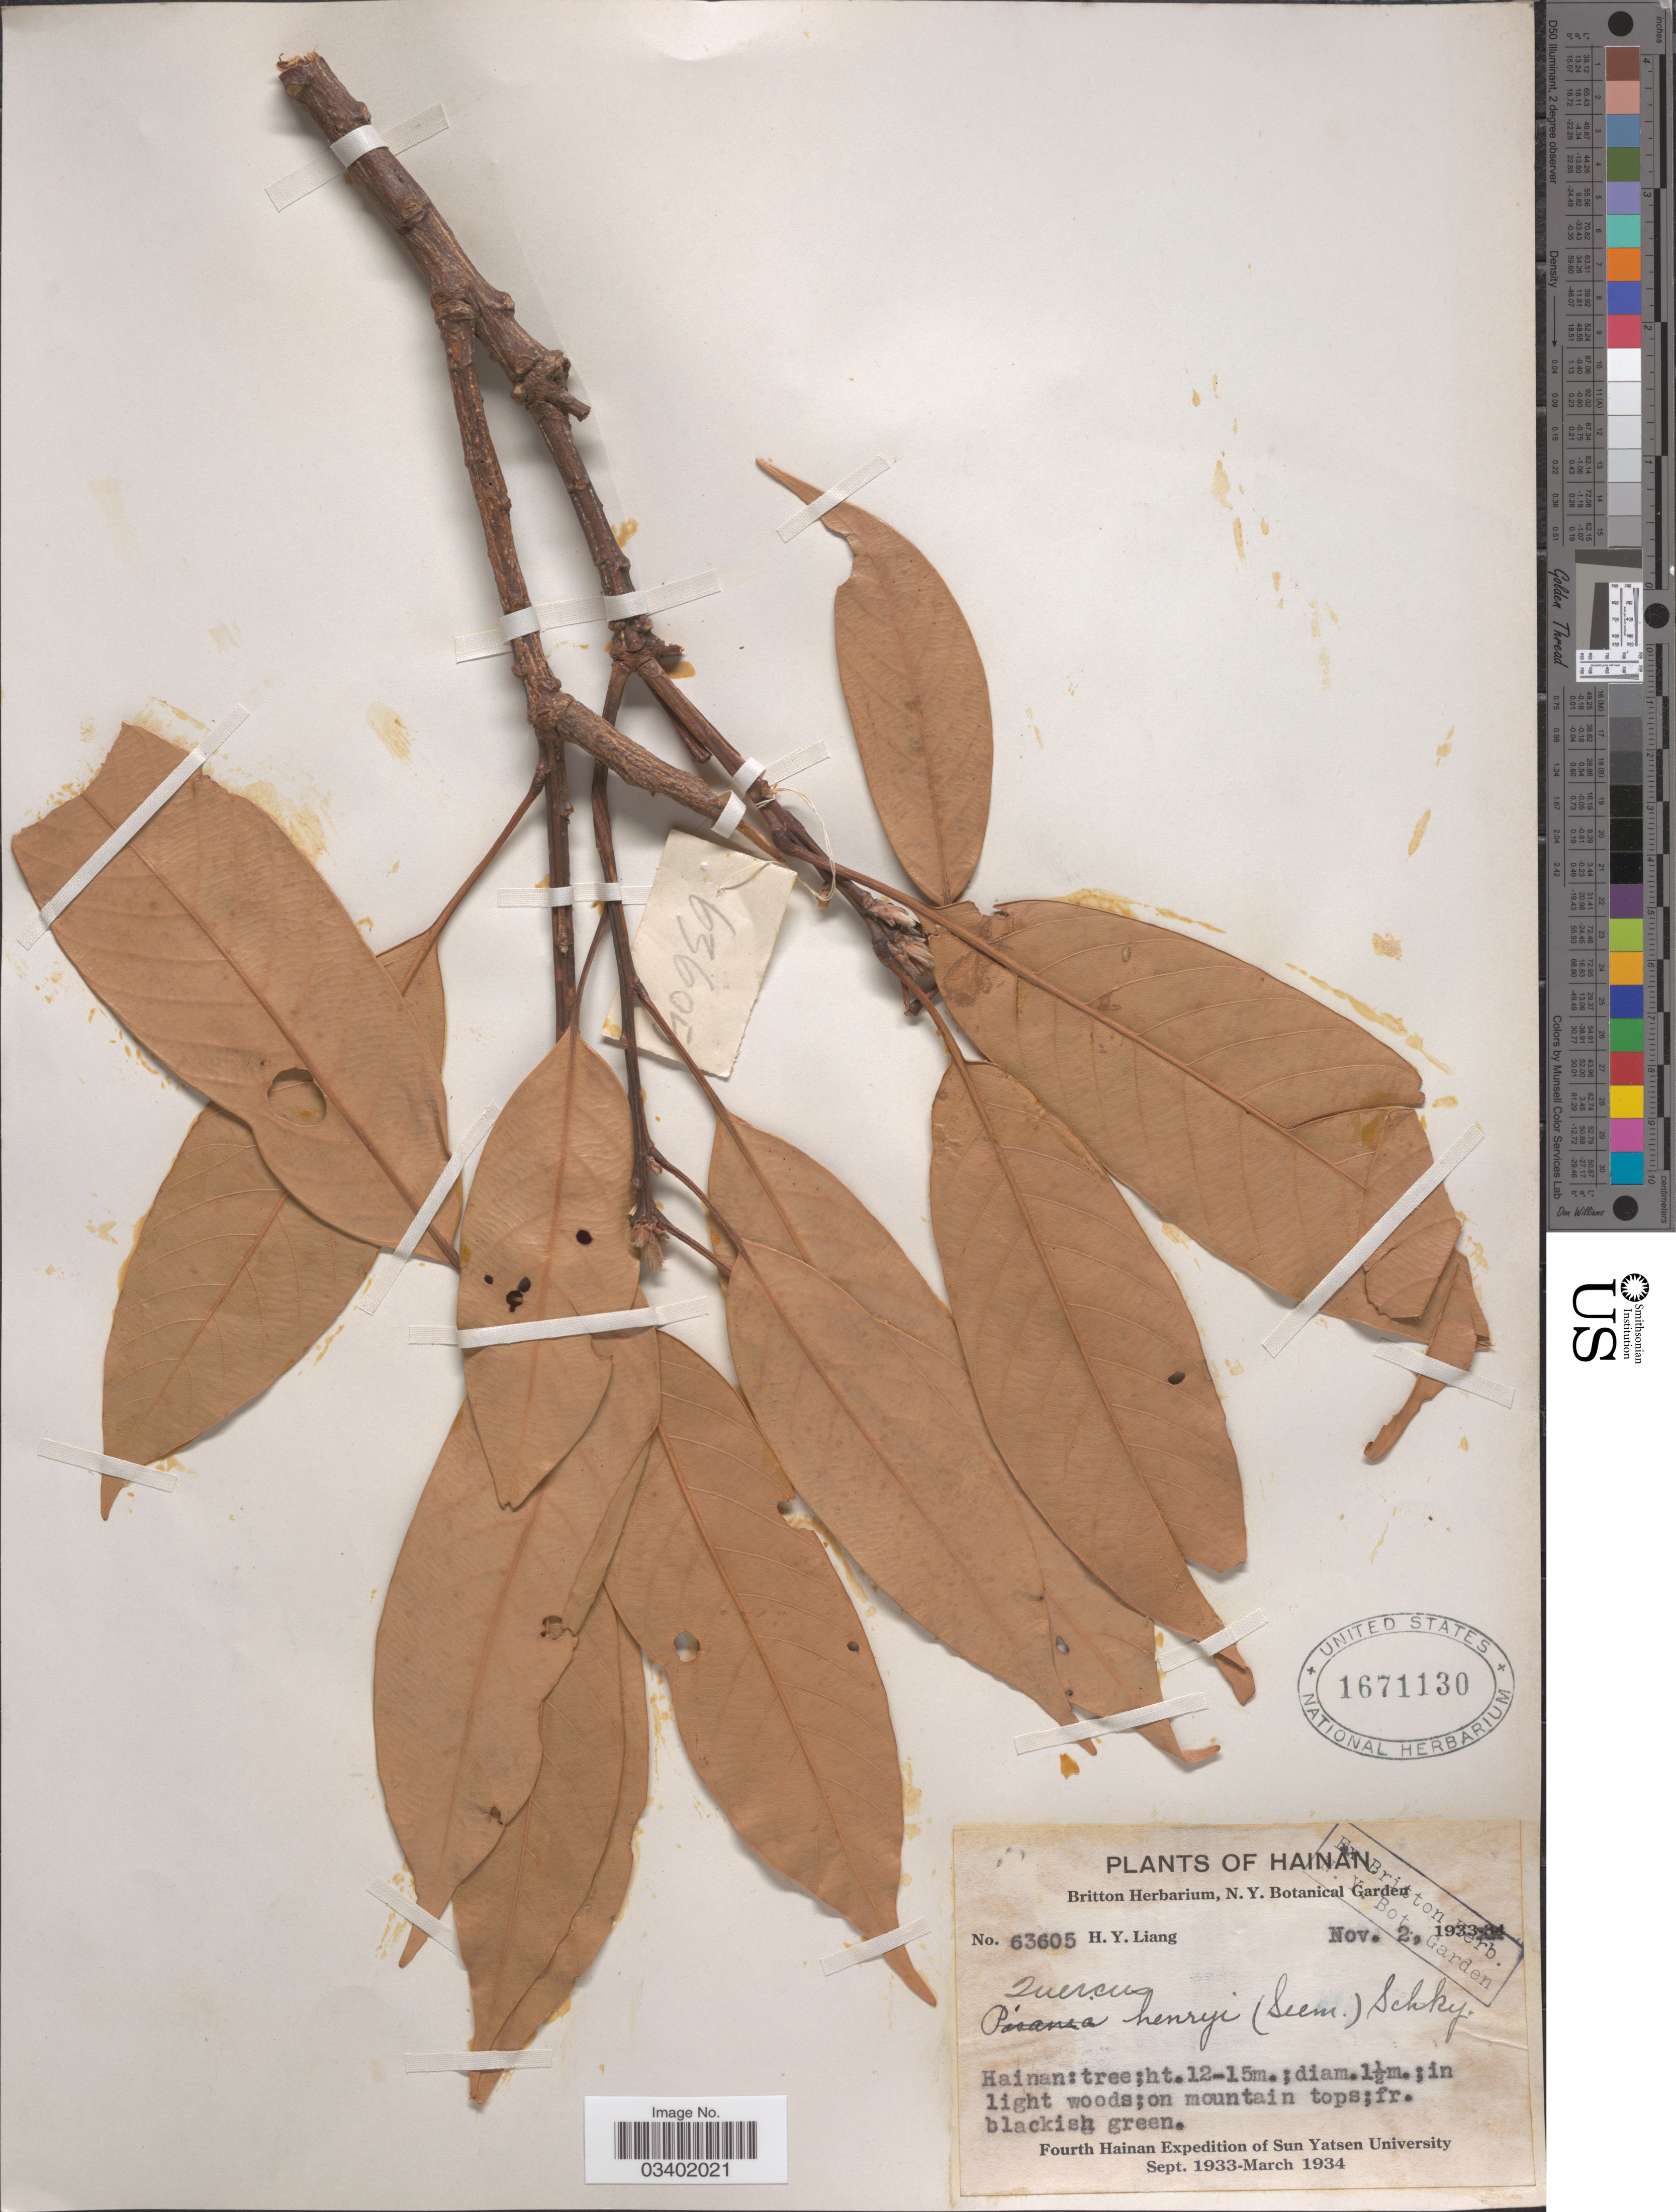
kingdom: Plantae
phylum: Tracheophyta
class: Magnoliopsida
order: Fagales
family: Fagaceae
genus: Lithocarpus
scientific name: Lithocarpus henryi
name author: Rehder & E.H. Wilson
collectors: H. Y. Liang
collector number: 63605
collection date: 1933-11-02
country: China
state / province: Hainan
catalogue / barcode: US 1671130